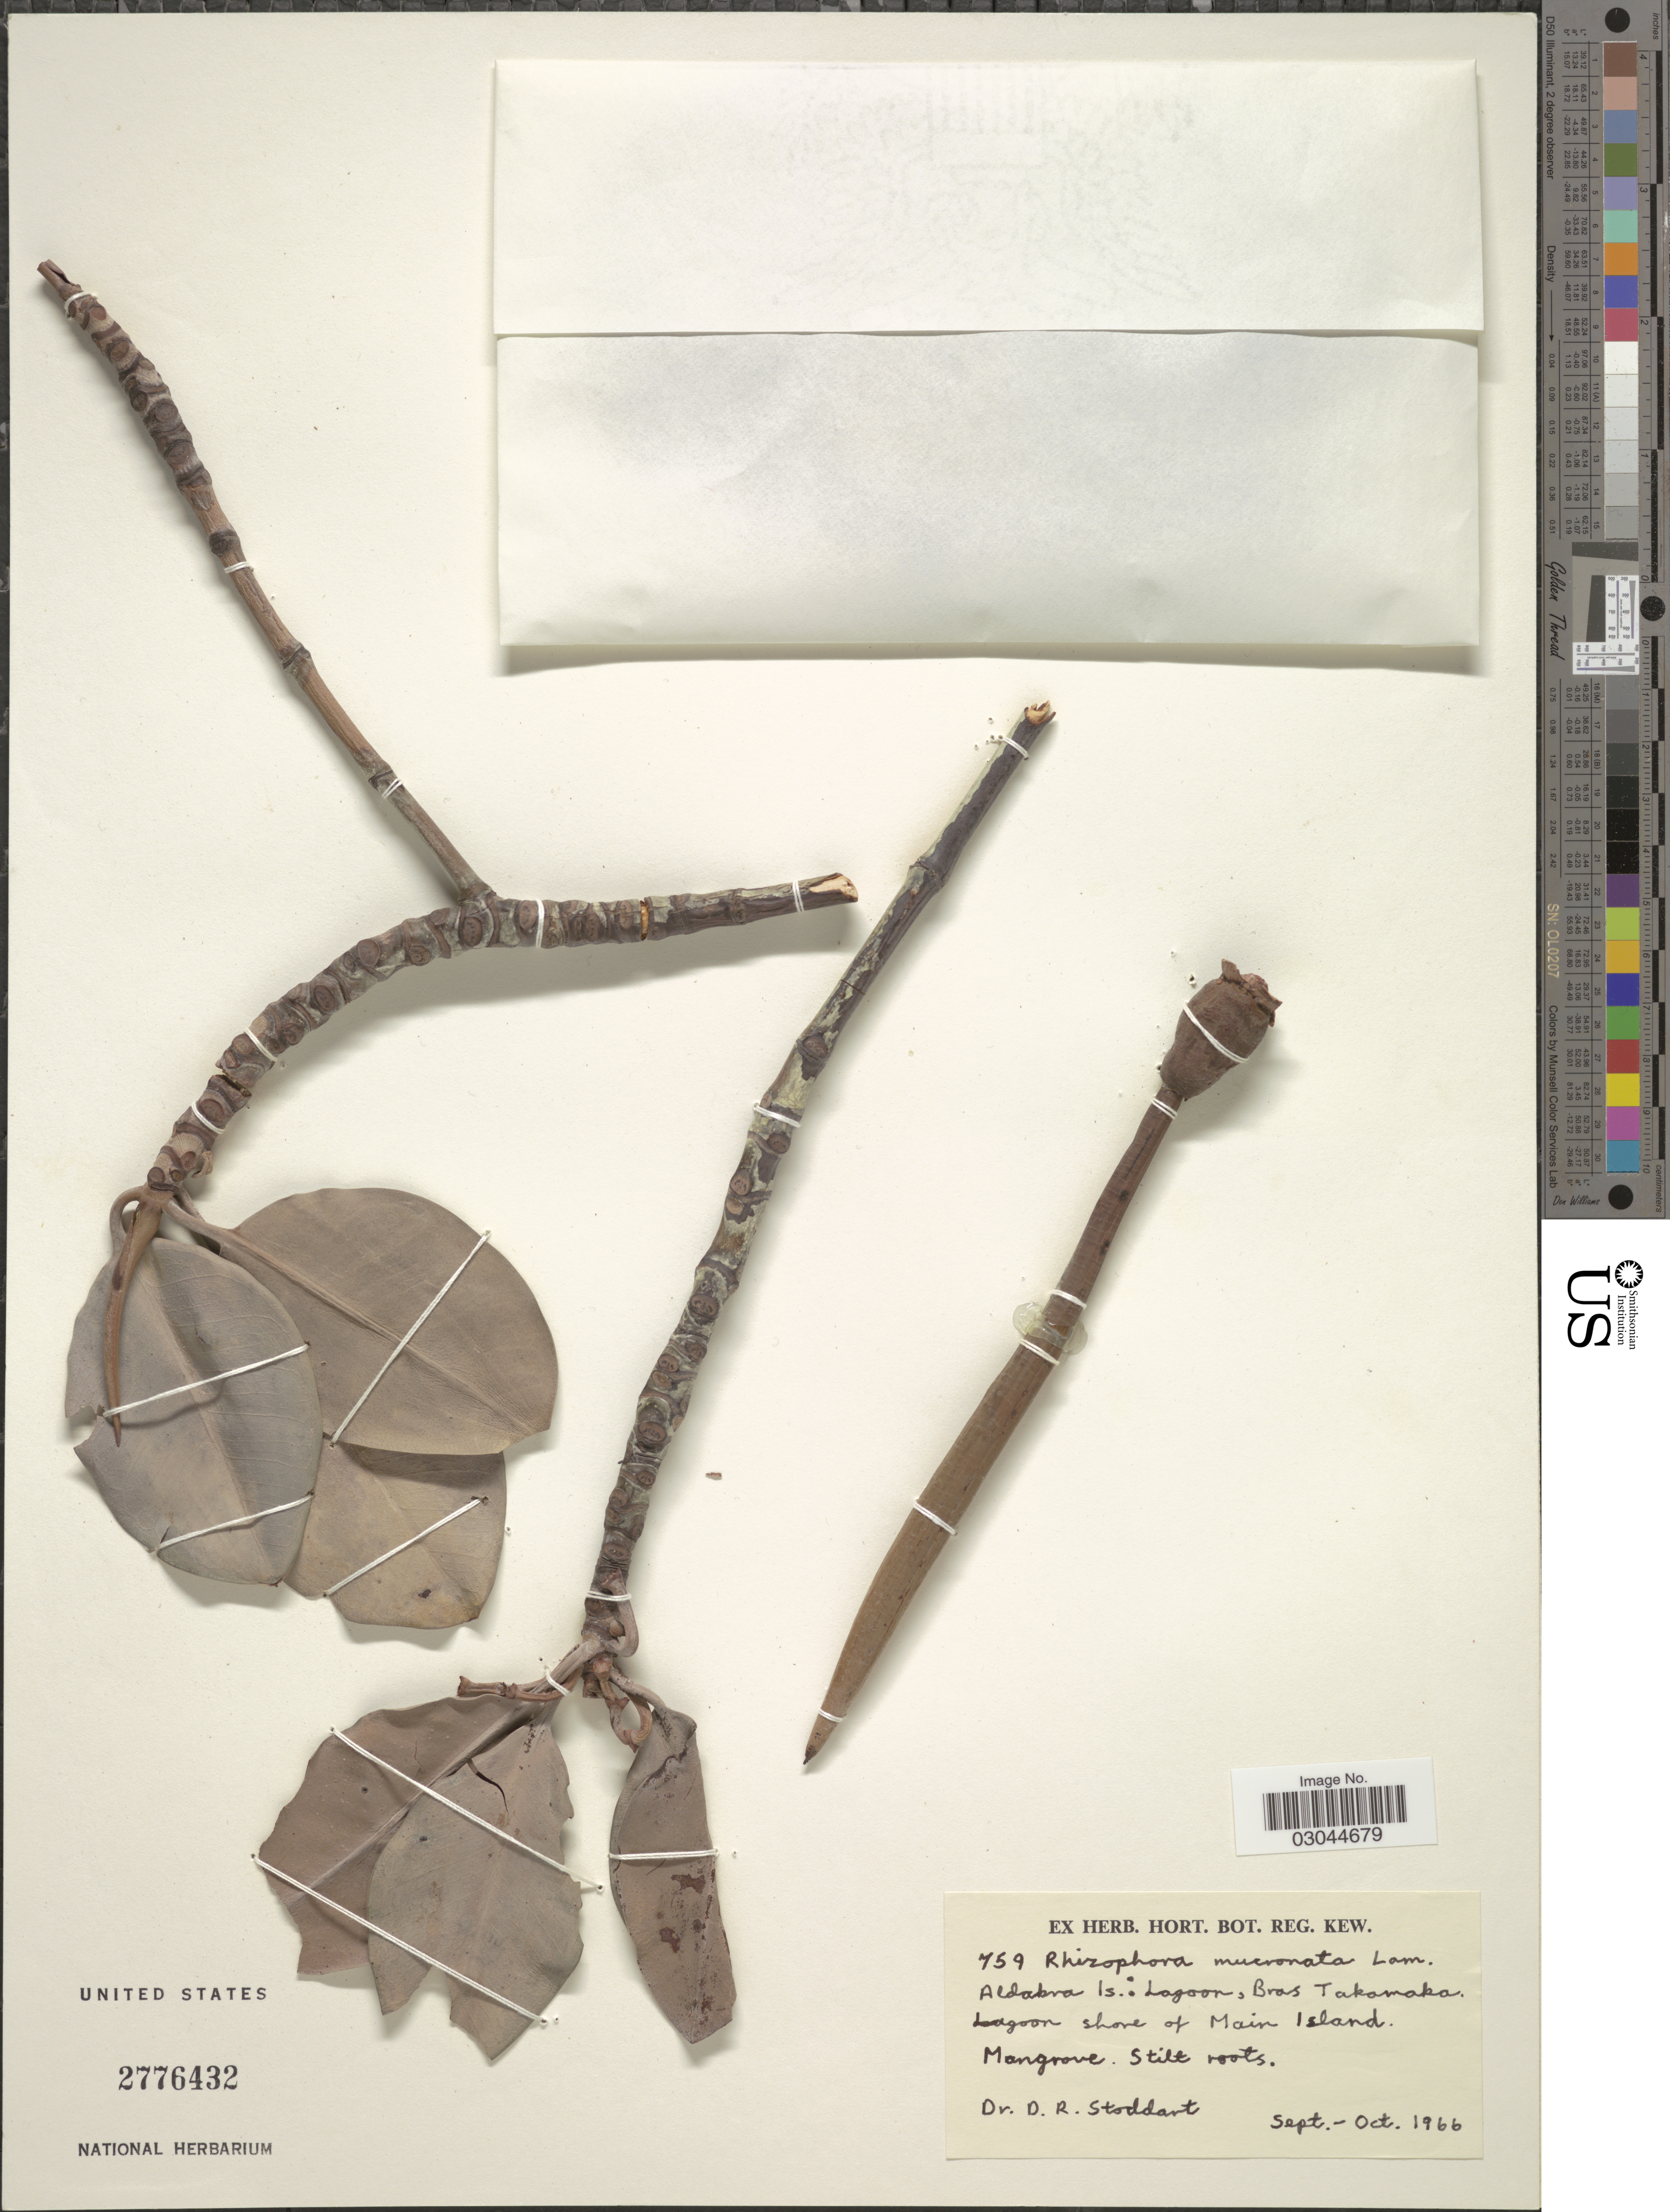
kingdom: Plantae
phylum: Tracheophyta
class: Magnoliopsida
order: Malpighiales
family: Rhizophoraceae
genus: Rhizophora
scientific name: Rhizophora mucronata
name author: Lam.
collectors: D. R. Stoddart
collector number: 759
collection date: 1966-09/1966-10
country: Seychelles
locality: Aldabra Is.: Lagoon, Bras Takamaka. Lagoon shore of Main Island. Mangrove.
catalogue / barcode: US 2776432